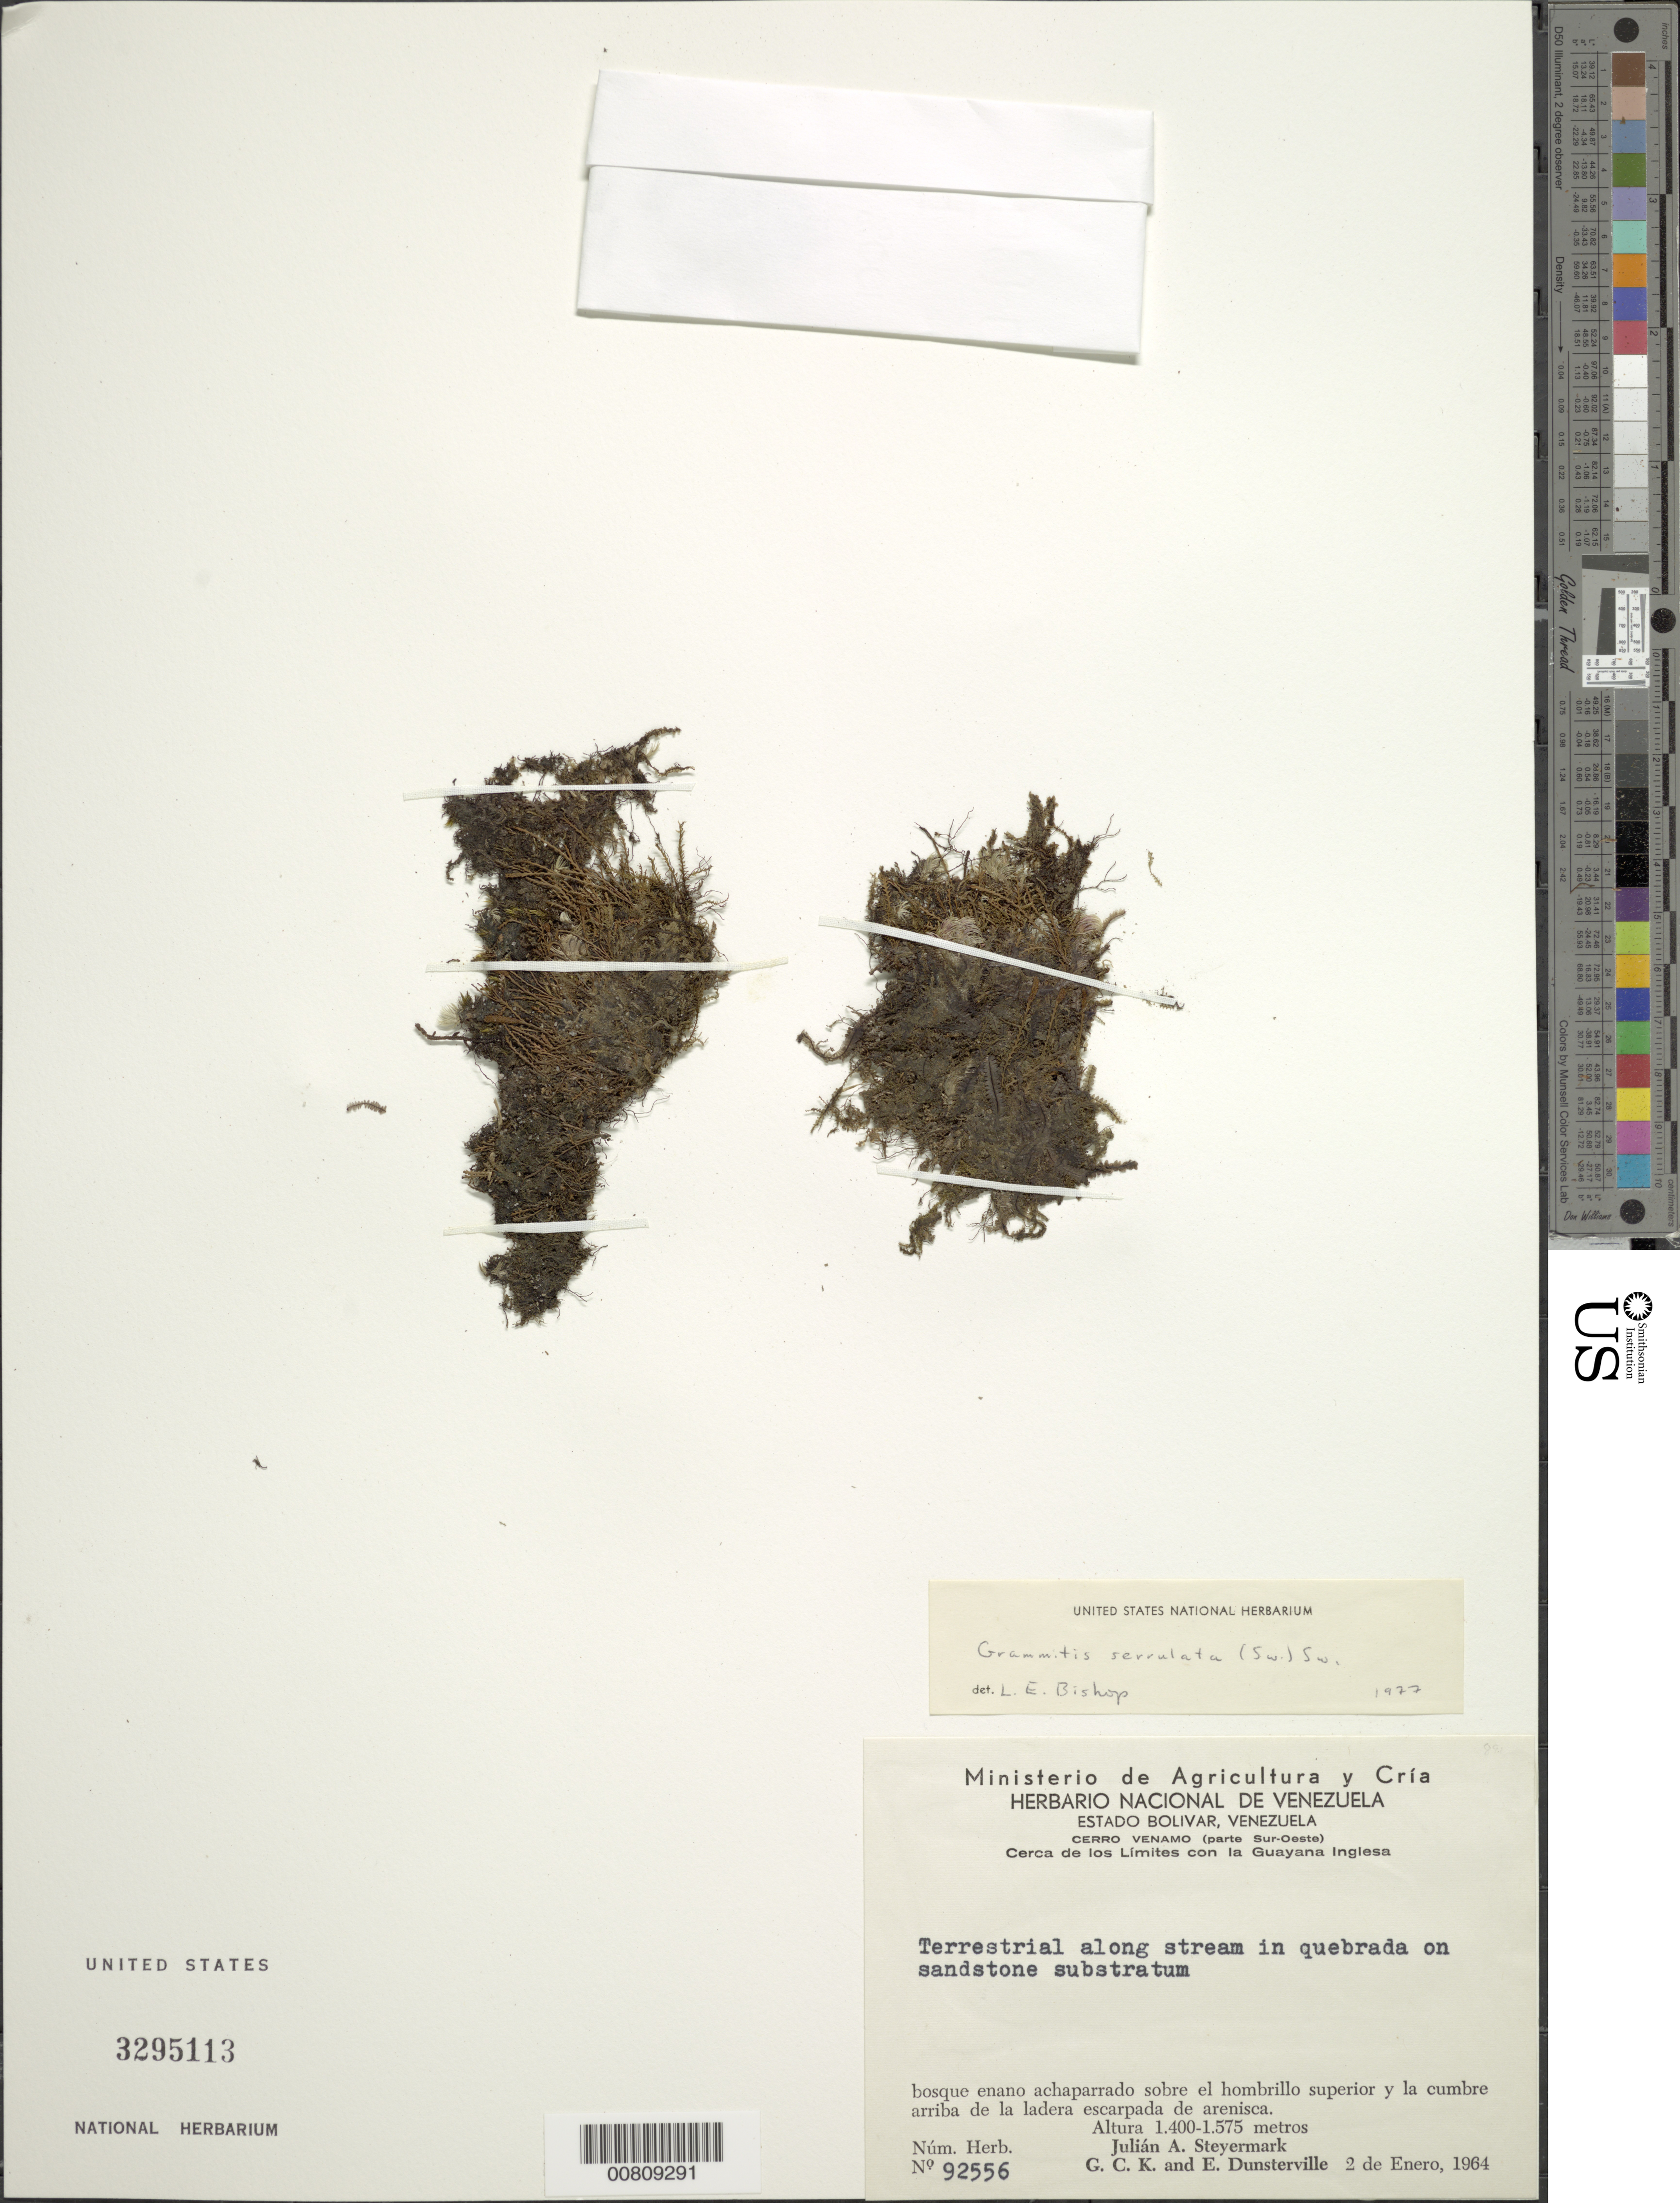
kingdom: Plantae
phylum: Tracheophyta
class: Polypodiopsida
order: Polypodiales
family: Polypodiaceae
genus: Cochlidium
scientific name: Cochlidium serrulatum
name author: (Sw.) L.E. Bishop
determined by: Bishop, L. E.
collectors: J. Steyermark, G. C. K. Dunsterville & E. Dunsterville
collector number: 92556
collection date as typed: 2-Jan-64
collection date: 1964-01-02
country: Venezuela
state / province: Bolívar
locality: Cerro Venamo, cerca de los limites con la Guayana Inglesa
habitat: Along stream in quebrada on sandstone substratum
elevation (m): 1400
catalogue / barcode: US 3295113